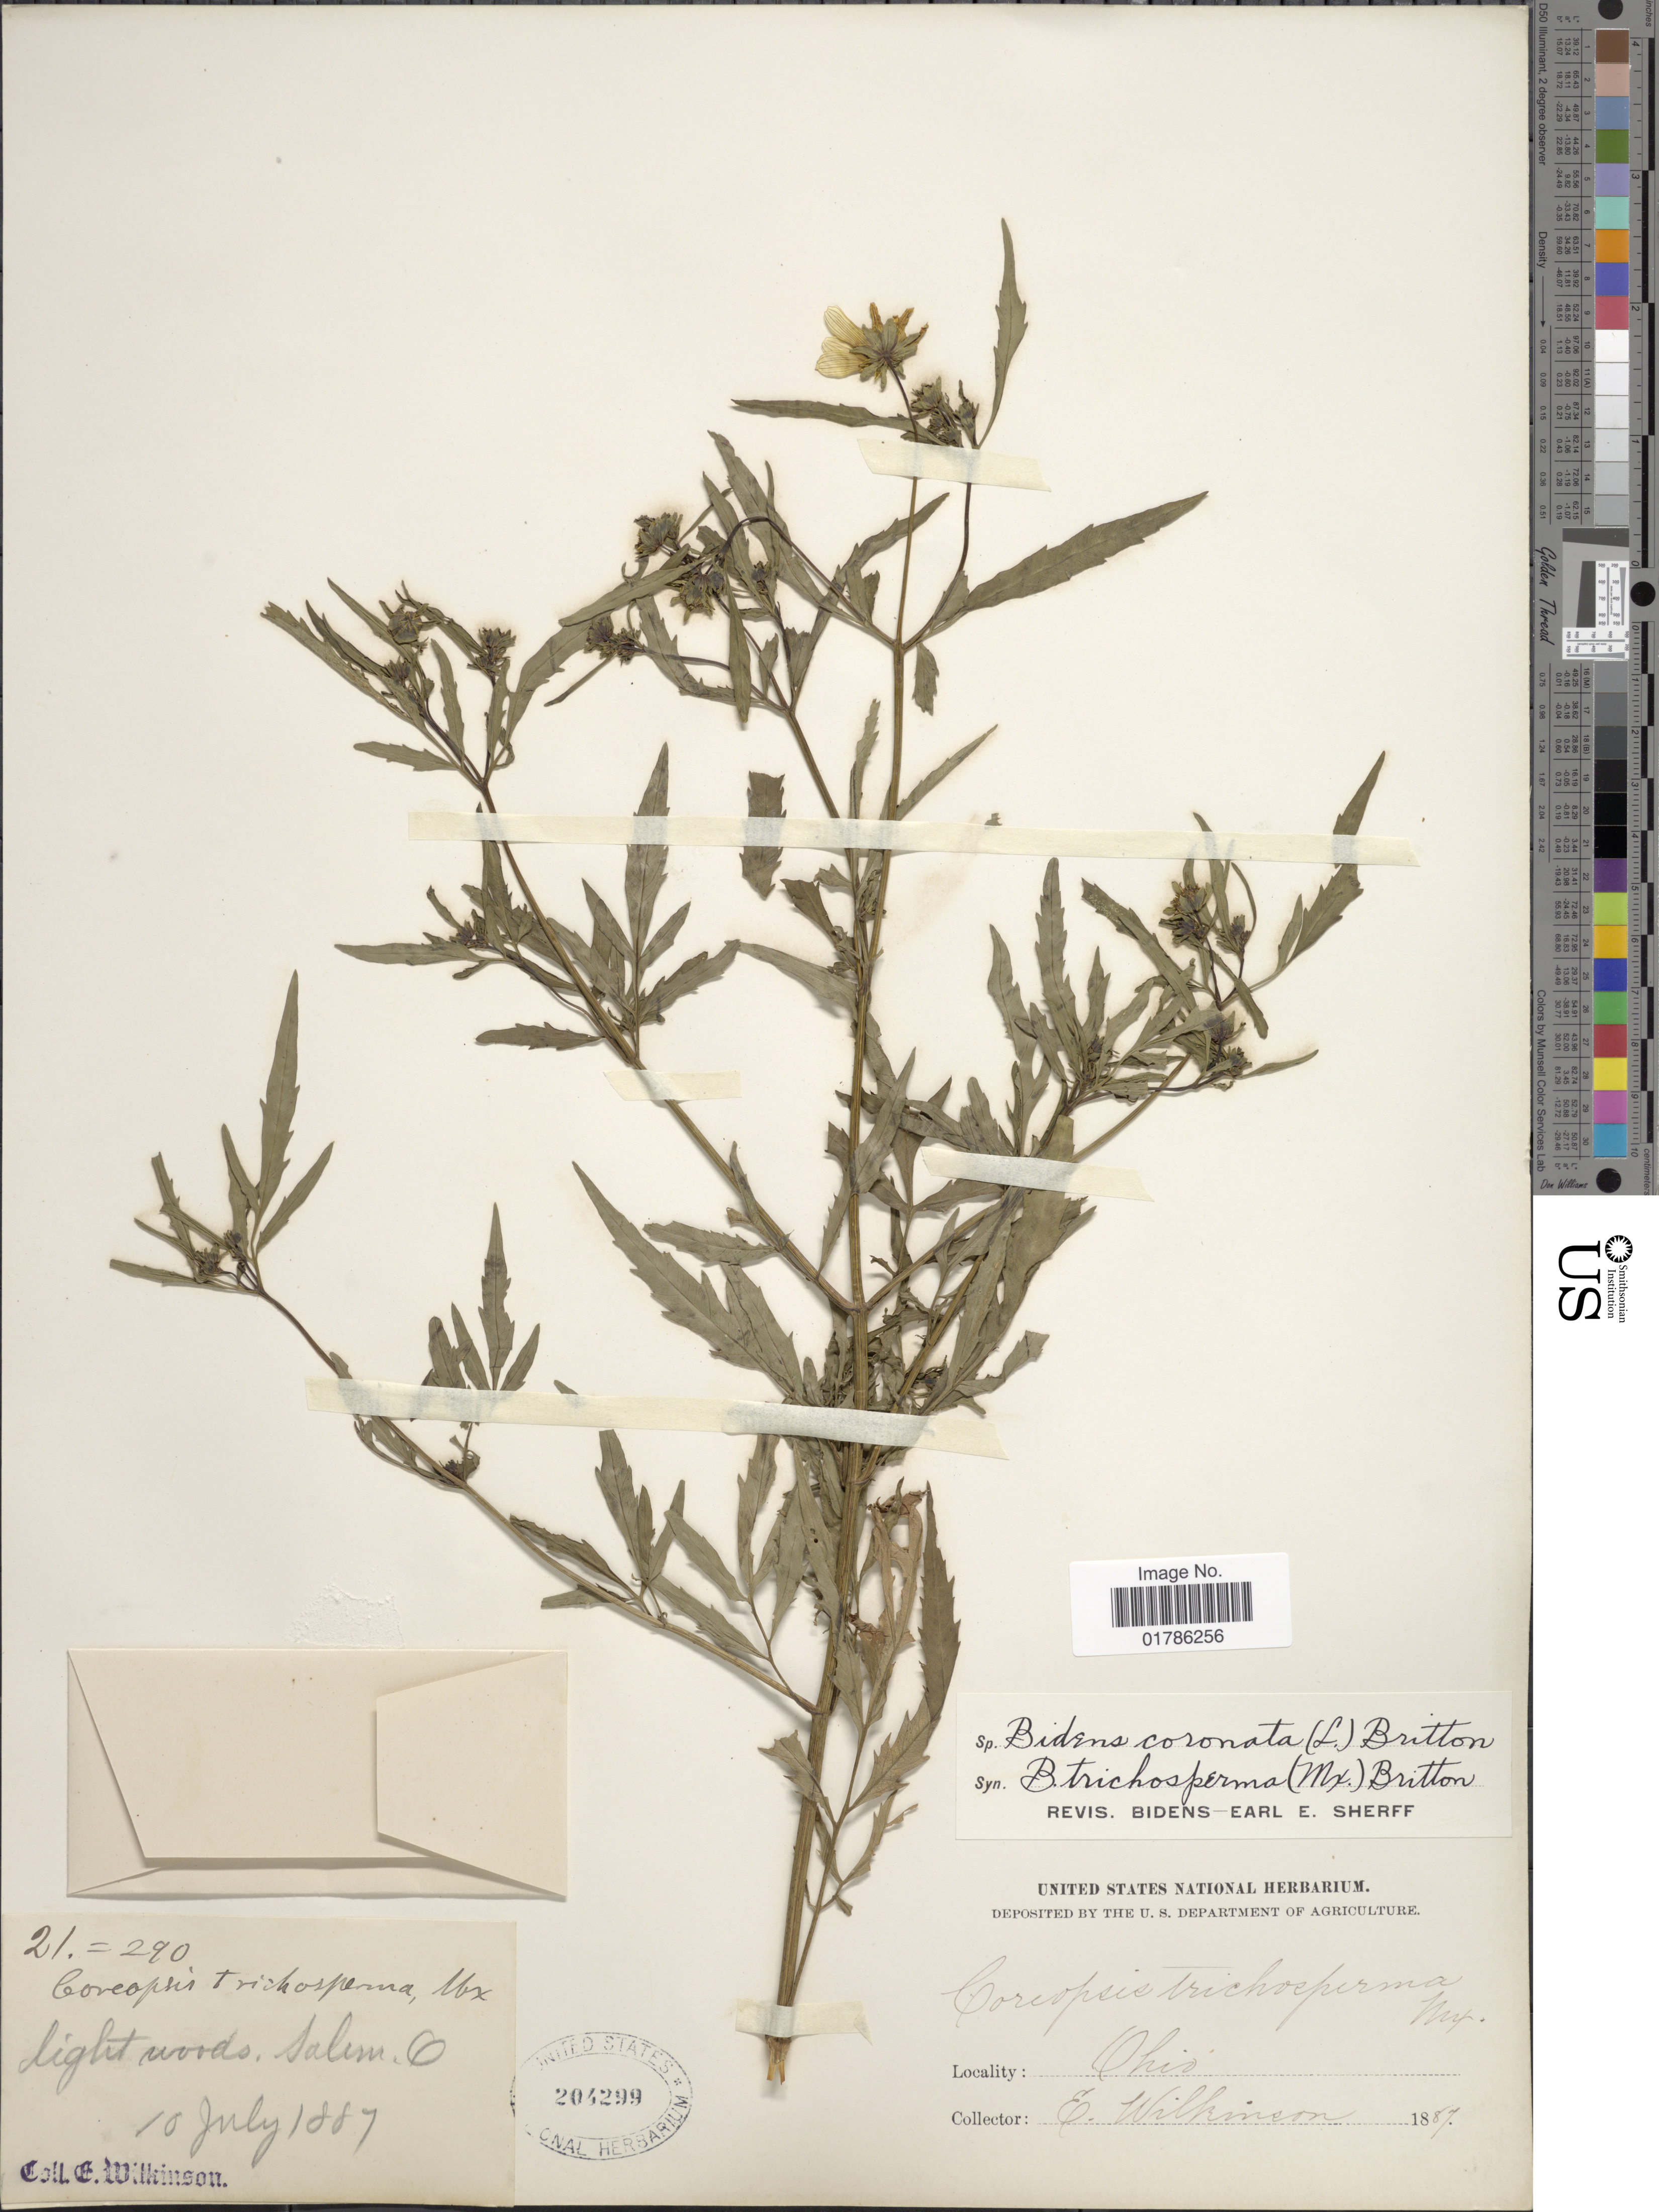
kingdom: Plantae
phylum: Tracheophyta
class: Magnoliopsida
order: Asterales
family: Asteraceae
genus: Bidens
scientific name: Bidens coronata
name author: (L.) Britton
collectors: E. Wilkinson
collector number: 21/290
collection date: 1887-07-10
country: United States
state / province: Ohio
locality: Salem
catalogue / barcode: US 204299